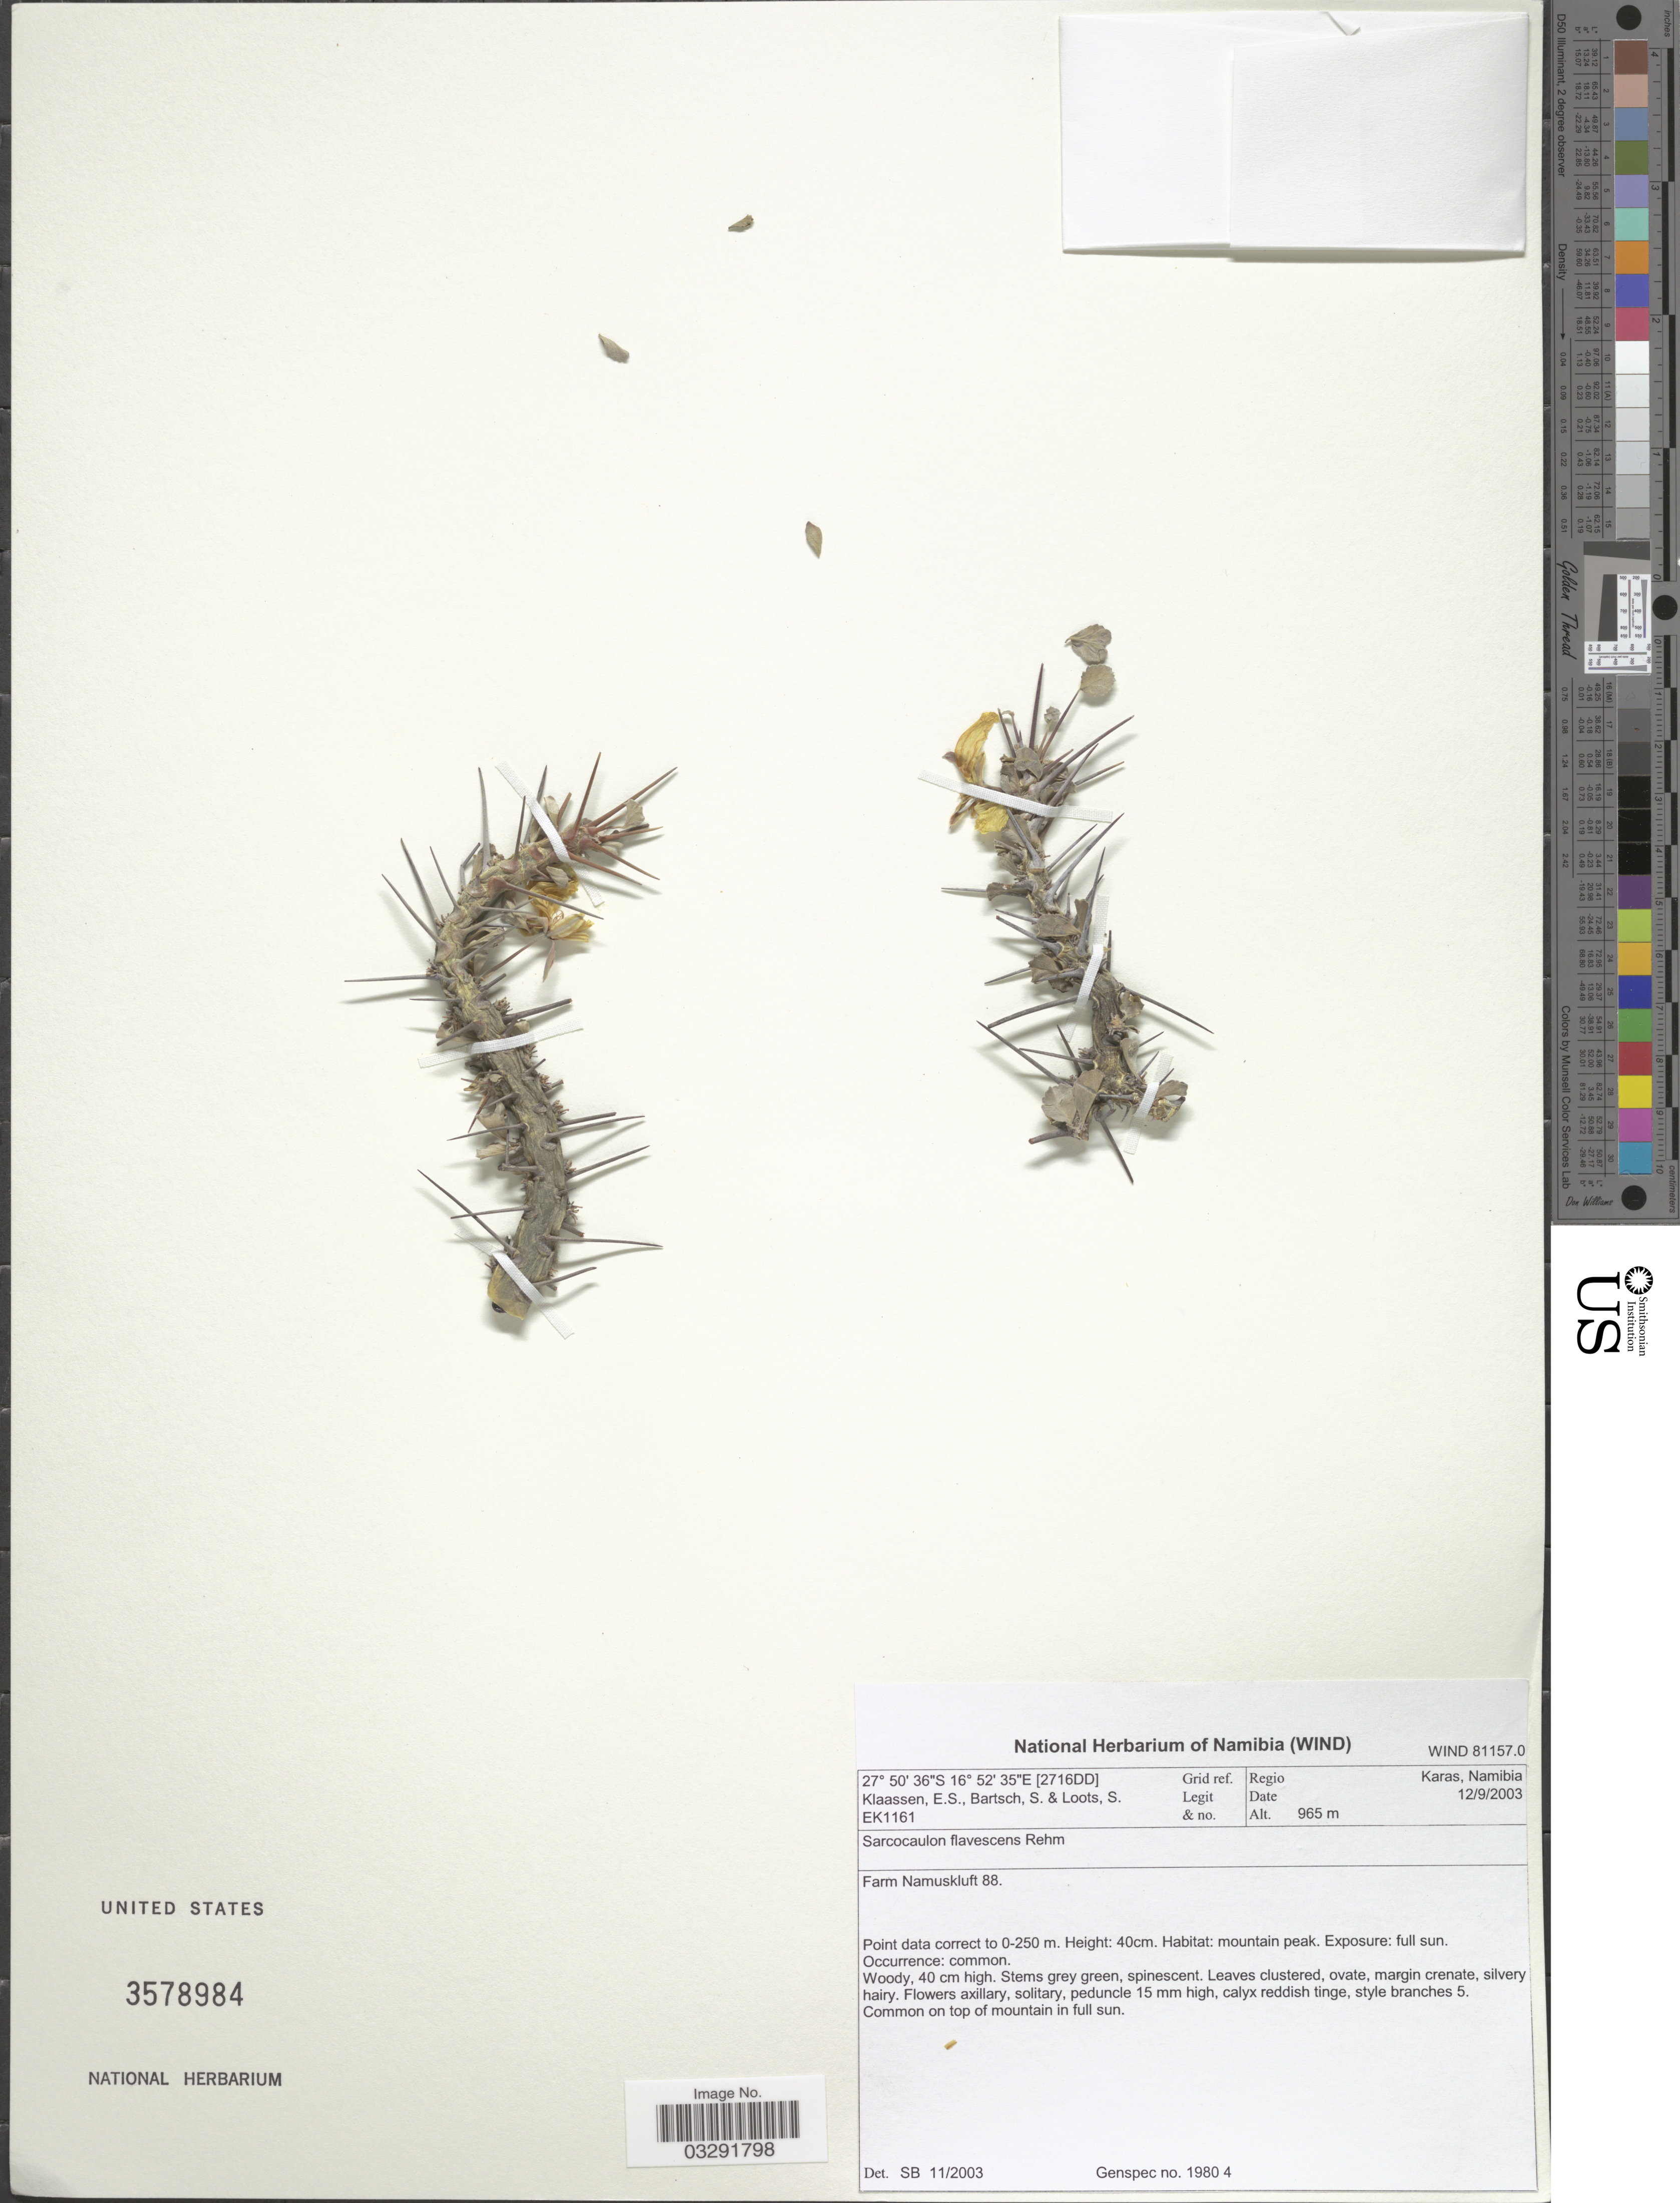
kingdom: Plantae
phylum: Tracheophyta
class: Magnoliopsida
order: Geraniales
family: Geraniaceae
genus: Monsonia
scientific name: Monsonia flavescens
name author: (S.E.A. Rehm) F. Albers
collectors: E. S. Klaassen, S. Bartsch & S. Loots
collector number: EK1161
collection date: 2003-09-12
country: Namibia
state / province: Karas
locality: [2716DD] Grid ref. Regio Karas, Namibia. Farm Namuskluft 88.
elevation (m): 965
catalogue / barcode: US 3578984